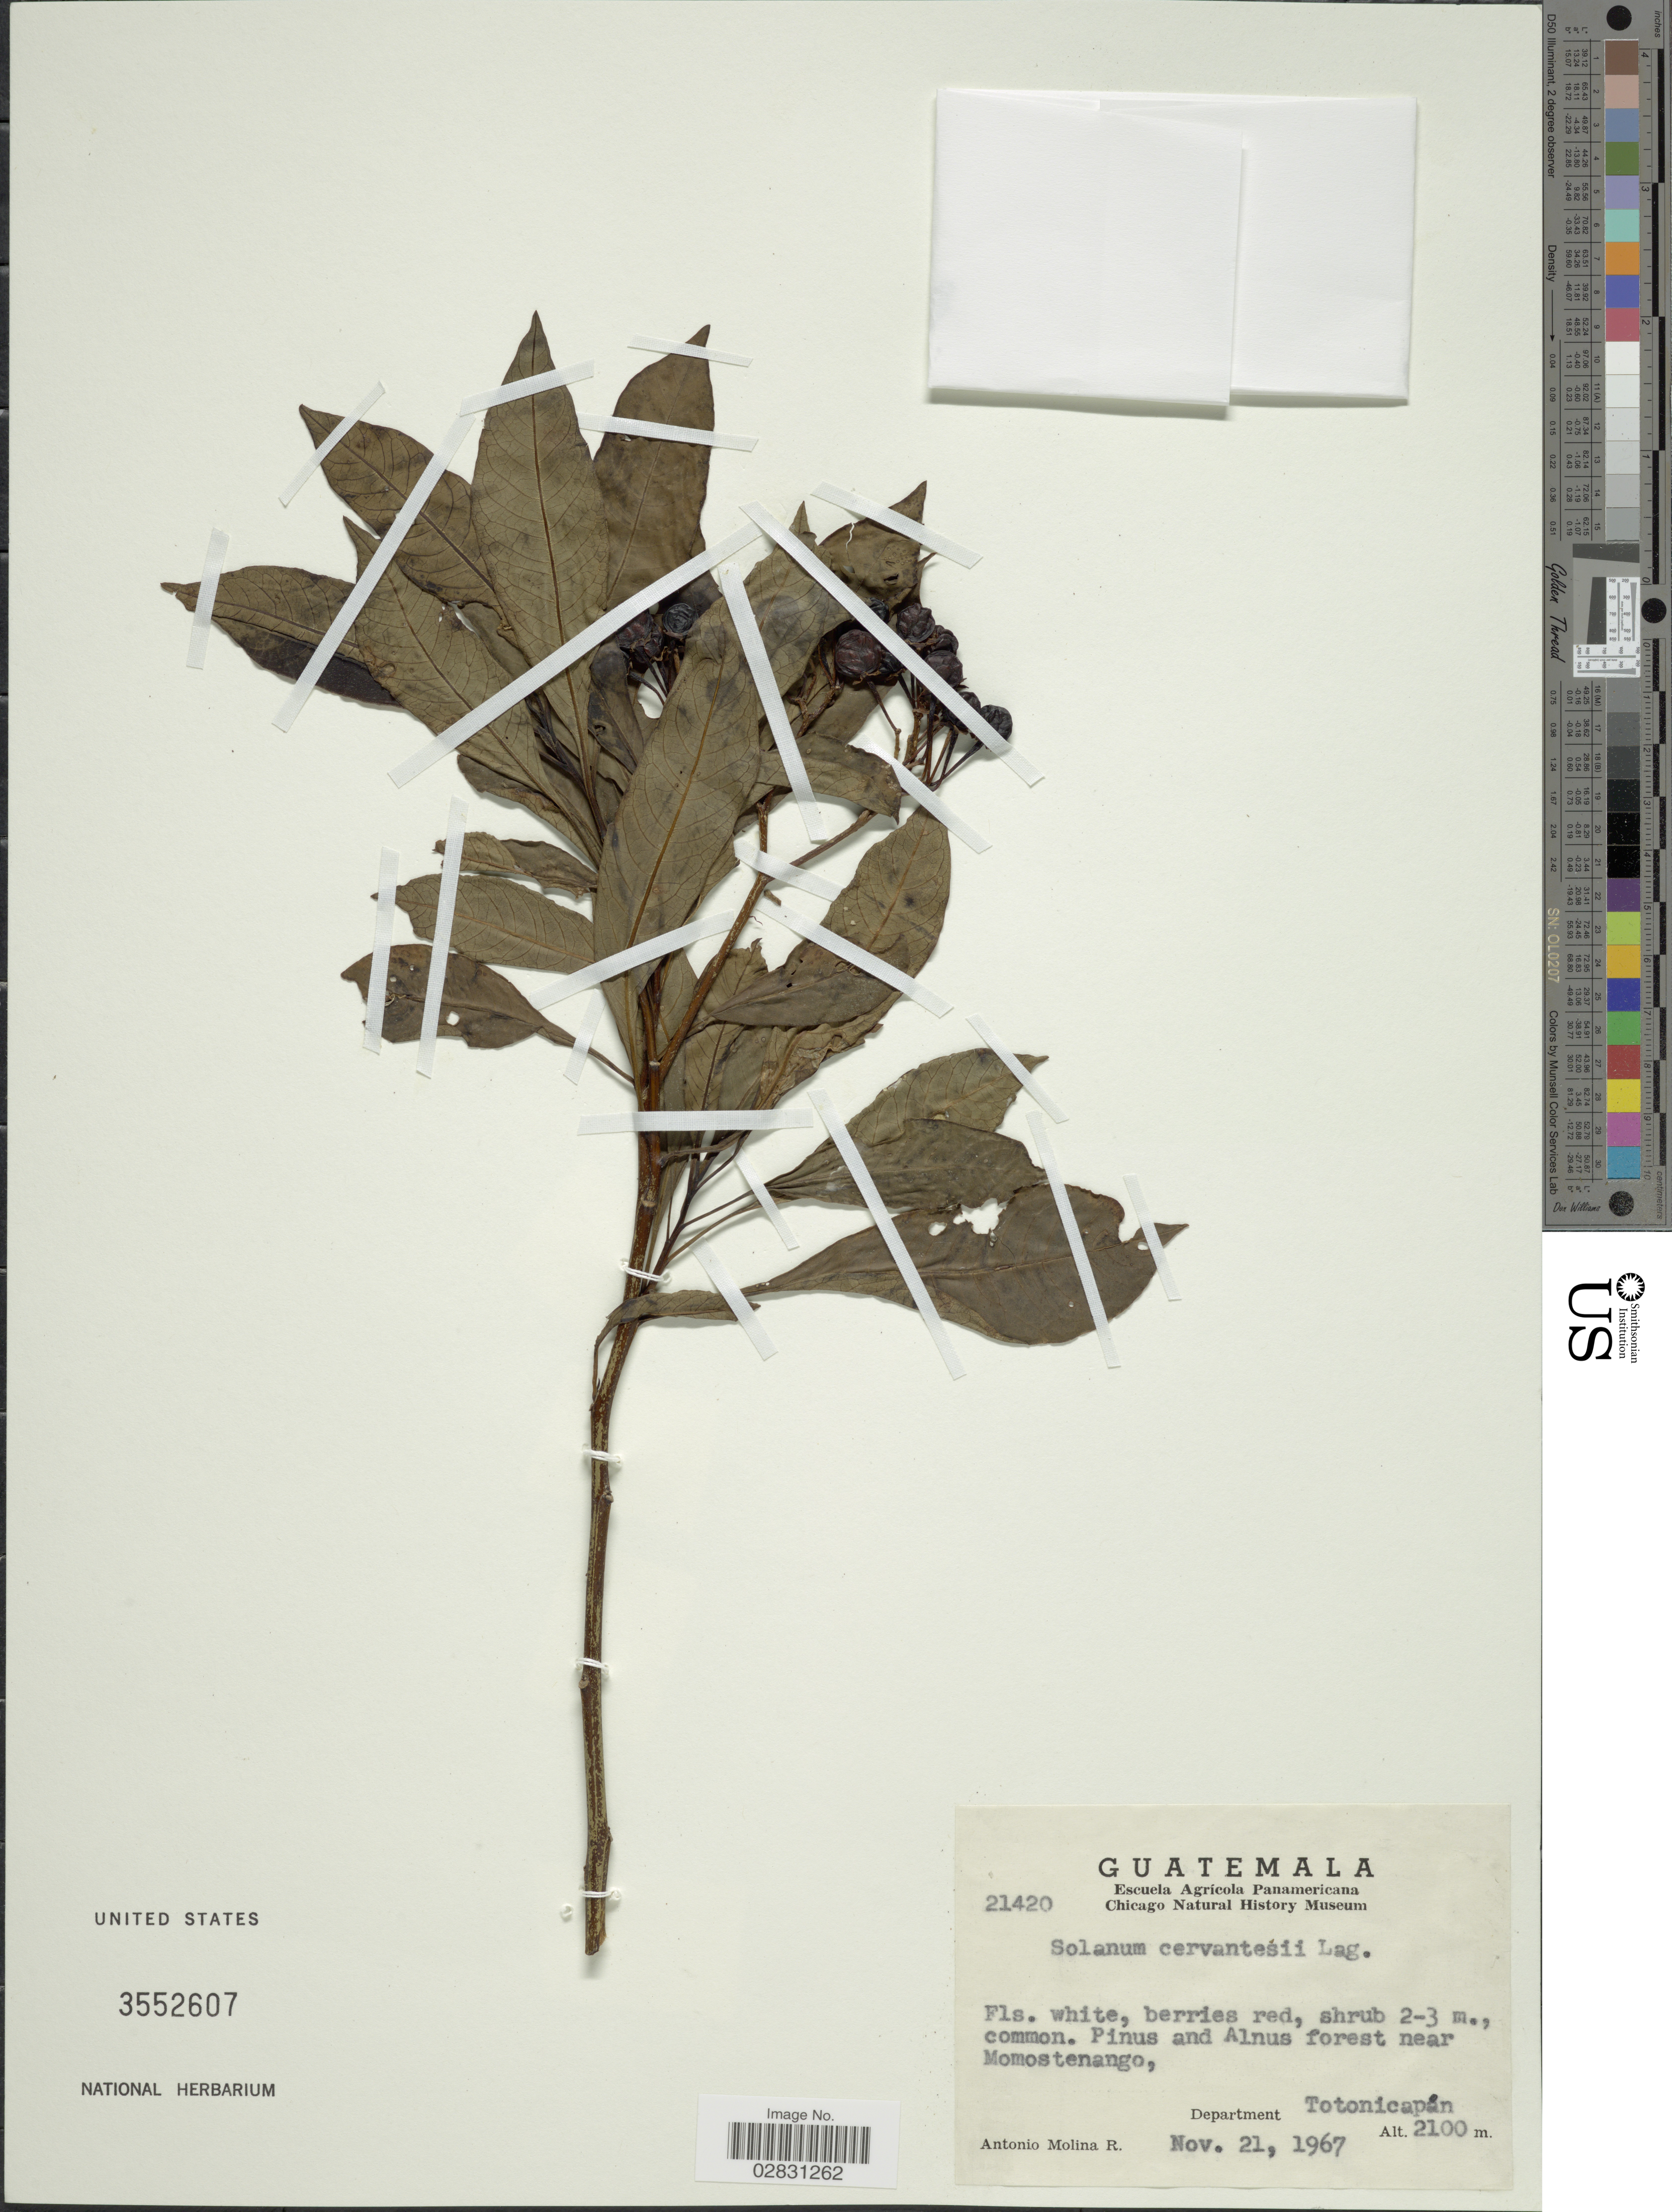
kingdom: Plantae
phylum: Tracheophyta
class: Magnoliopsida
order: Solanales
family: Solanaceae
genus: Solanum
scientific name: Solanum pubigerum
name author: Dunal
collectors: A. Molina R.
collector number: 21420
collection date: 1967-11-21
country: Guatemala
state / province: Totonicapan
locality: Near Momostenango, Department Totonicapán.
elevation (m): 2100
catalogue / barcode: US 3552607